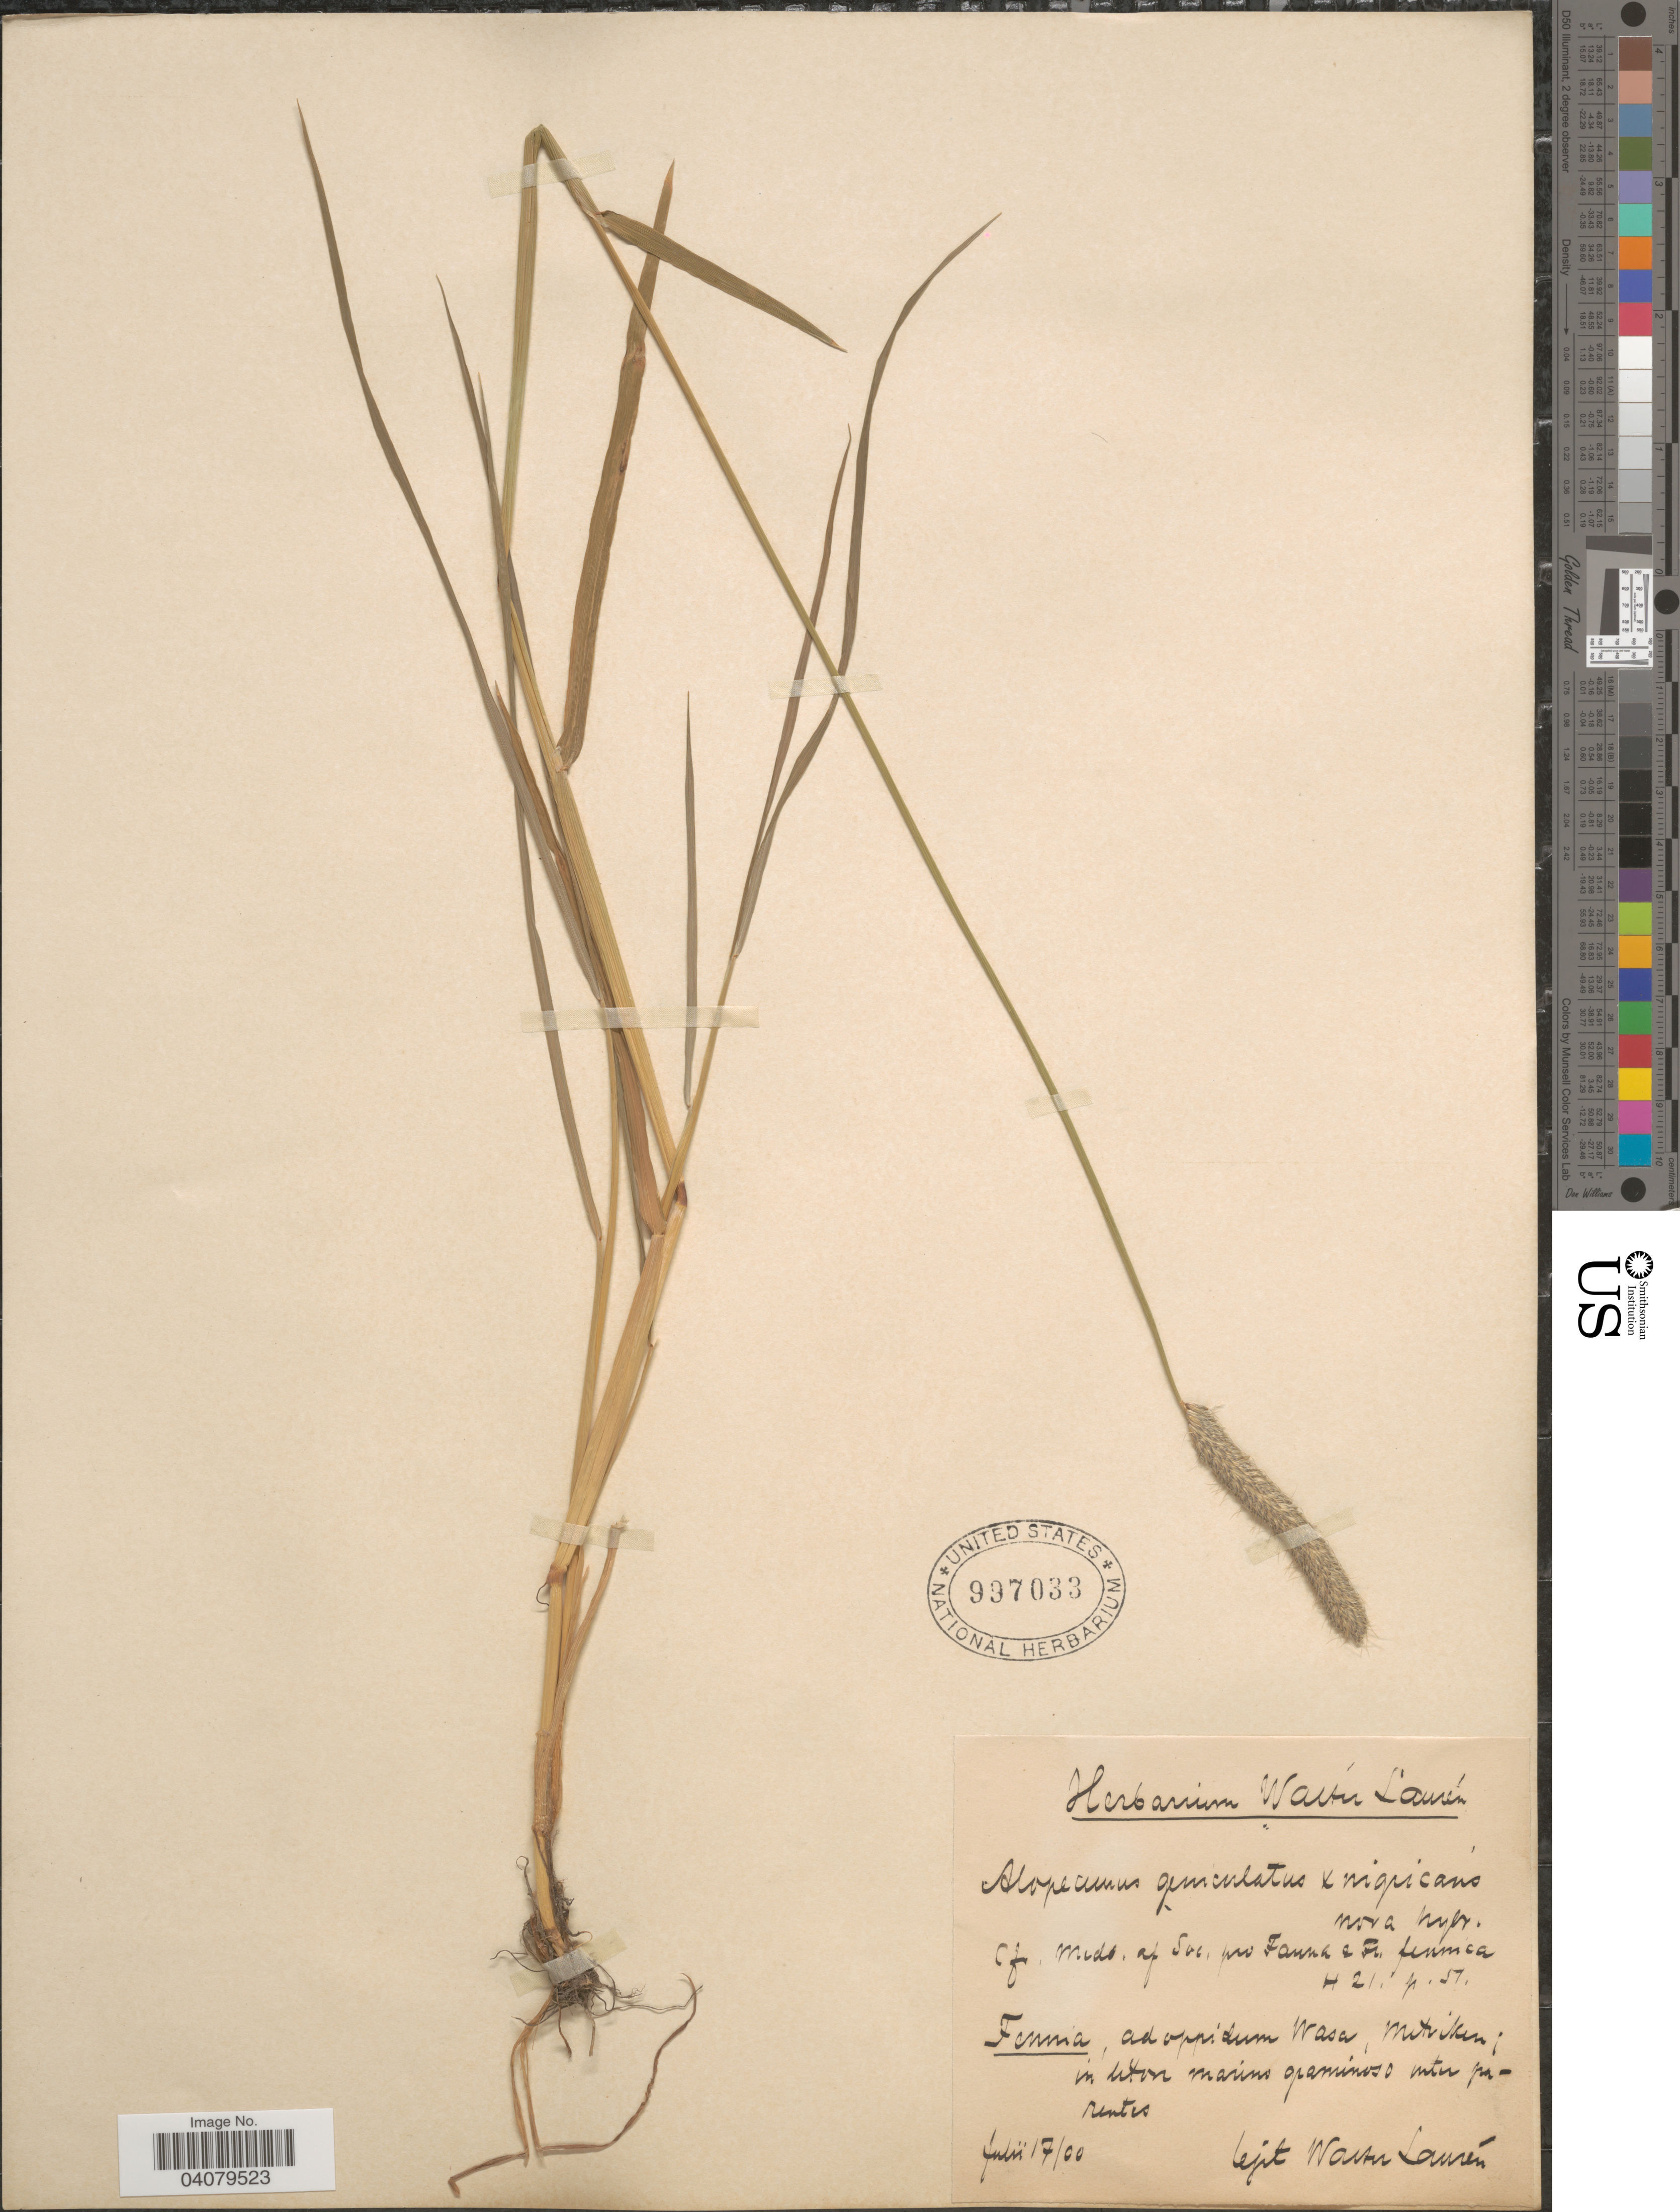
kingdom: Plantae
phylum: Tracheophyta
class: Liliopsida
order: Poales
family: Poaceae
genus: Alopecurus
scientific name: Alopecurus geniculatus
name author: L.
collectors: W. Lauren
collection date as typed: Transcribed d/m/y: 17/7/0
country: Finland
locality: Fennia, ad oppidum Wasa, Metviken; in litor marino graminosis inter parentes.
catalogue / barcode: US 997033